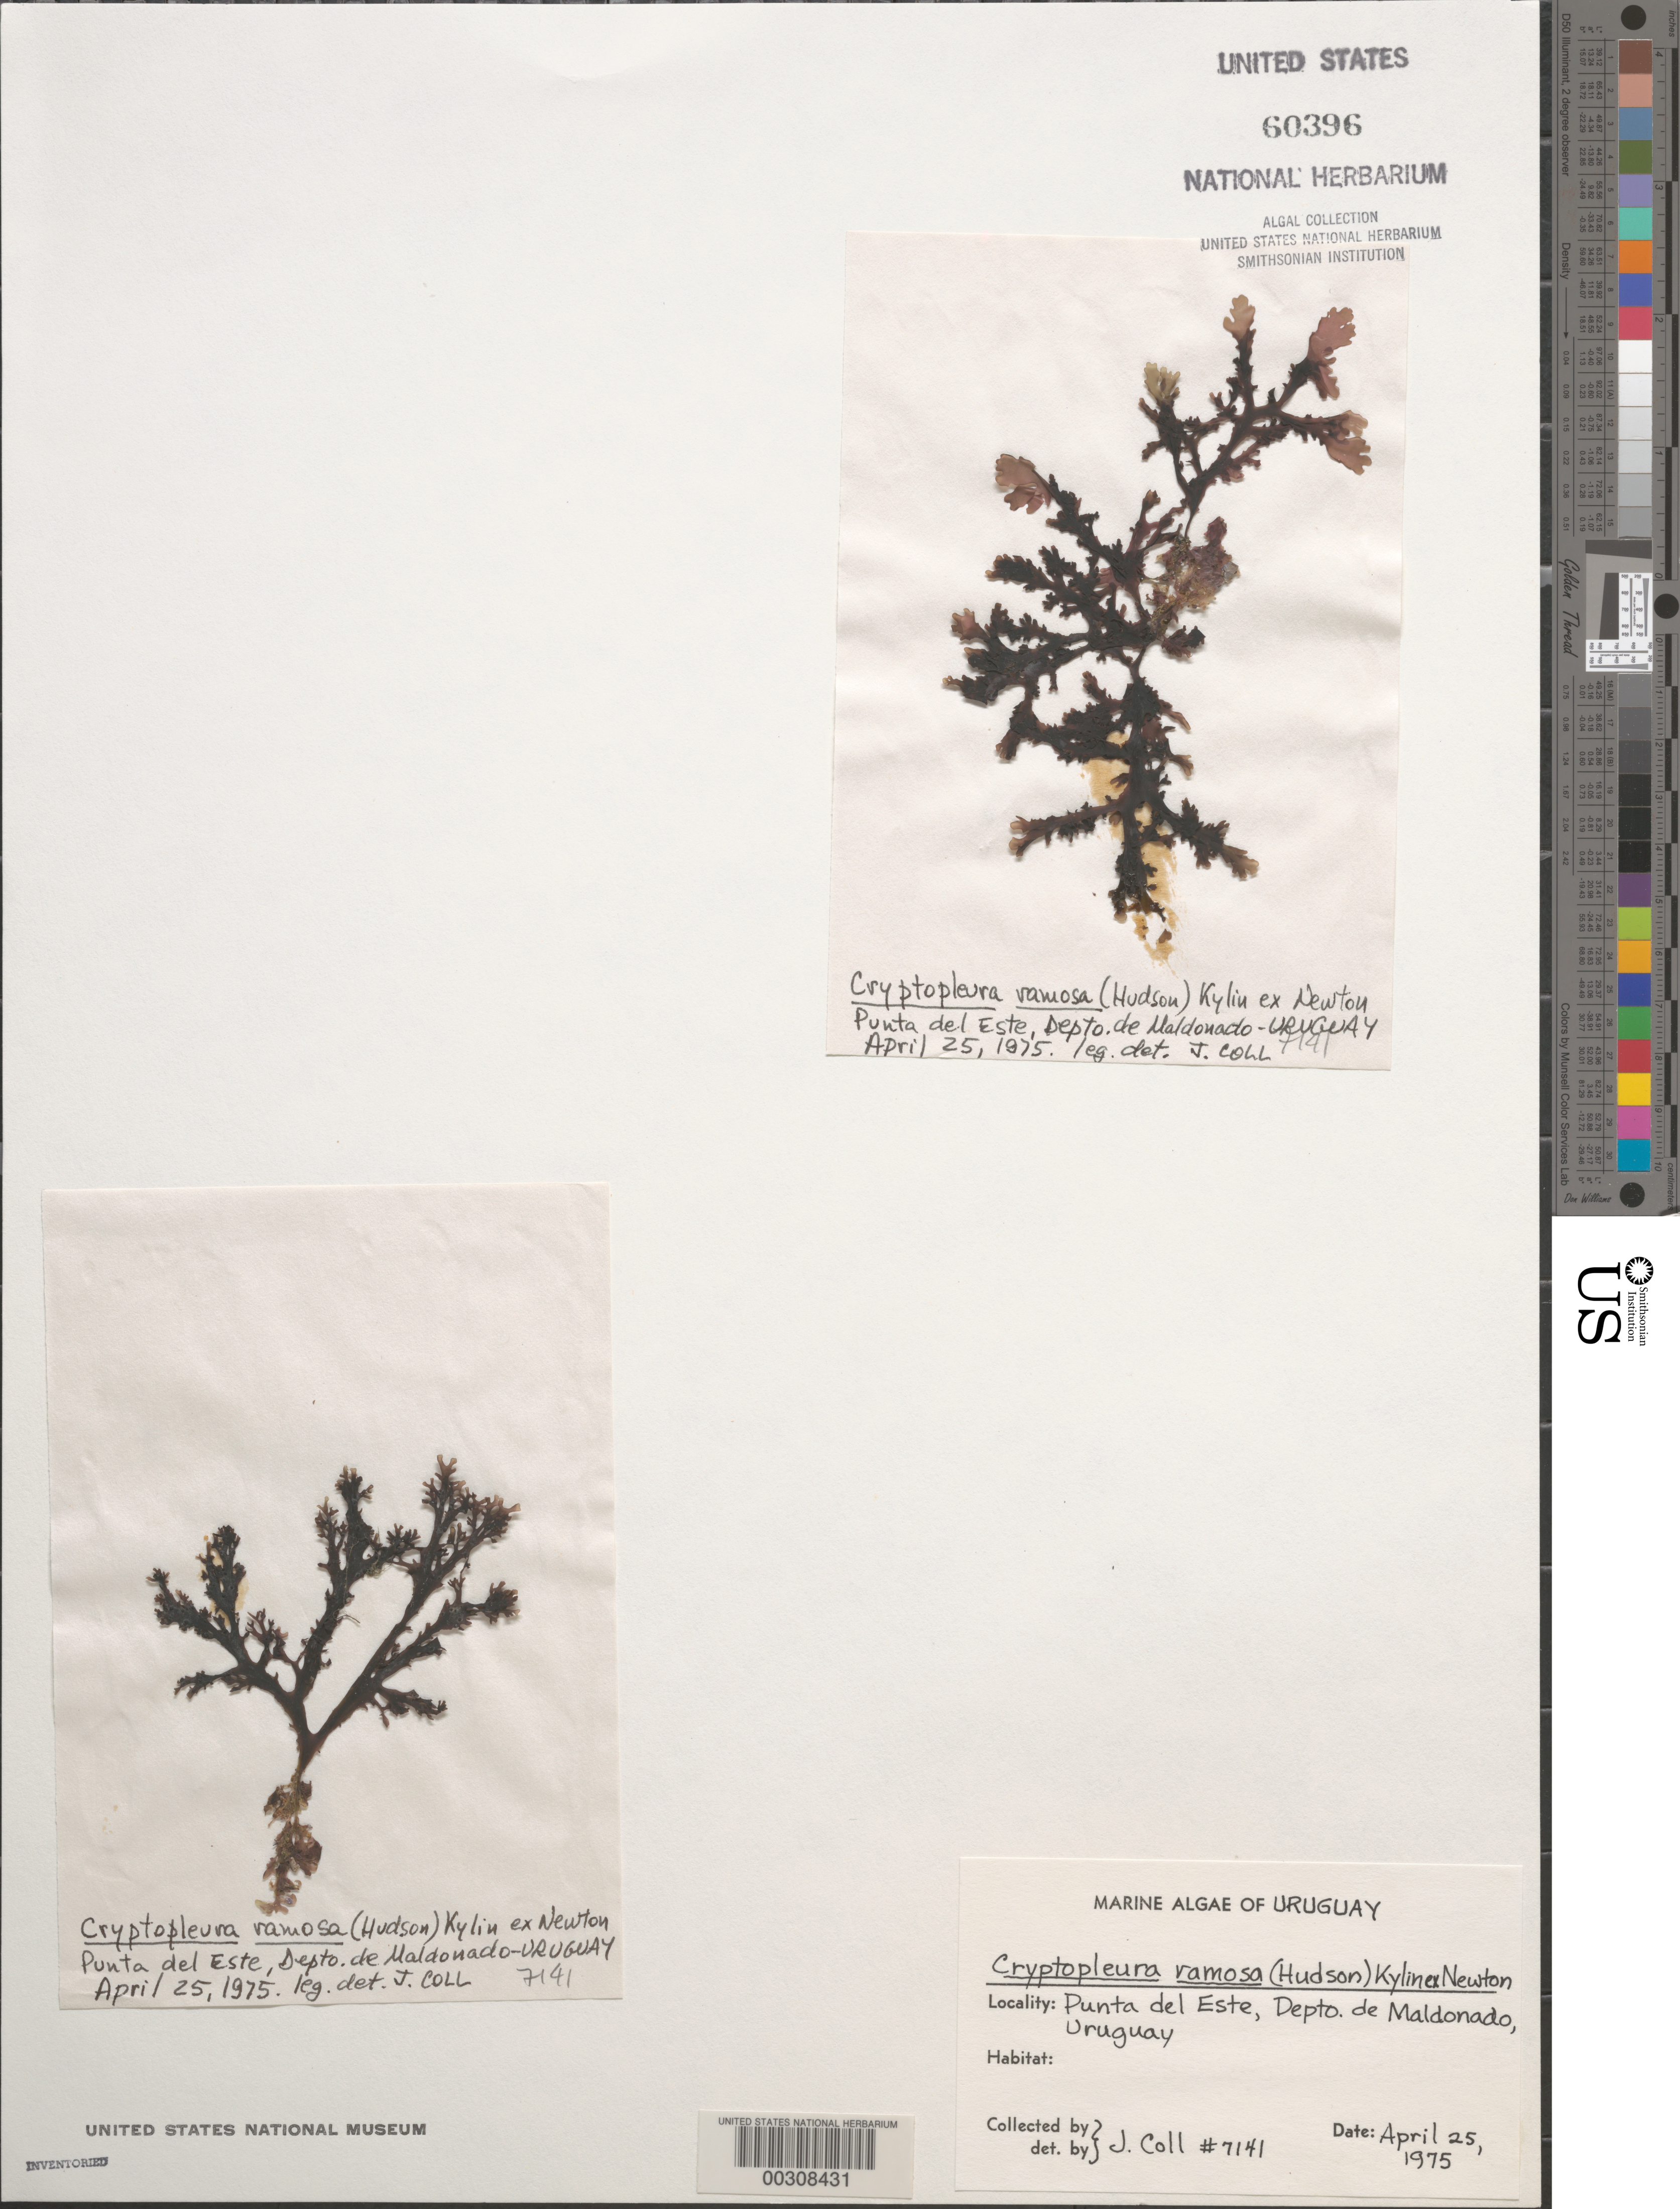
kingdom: Plantae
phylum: Rhodophyta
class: Florideophyceae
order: Ceramiales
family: Delesseriaceae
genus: Cryptopleura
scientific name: Cryptopleura ramosa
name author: (Huds.) L.M. Newton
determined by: Coll, P.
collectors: J. Coll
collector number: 7141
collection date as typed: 25 Apr 1975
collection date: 1975-04-25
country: Uruguay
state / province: Maldonado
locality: Punta del Este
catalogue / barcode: US 60396